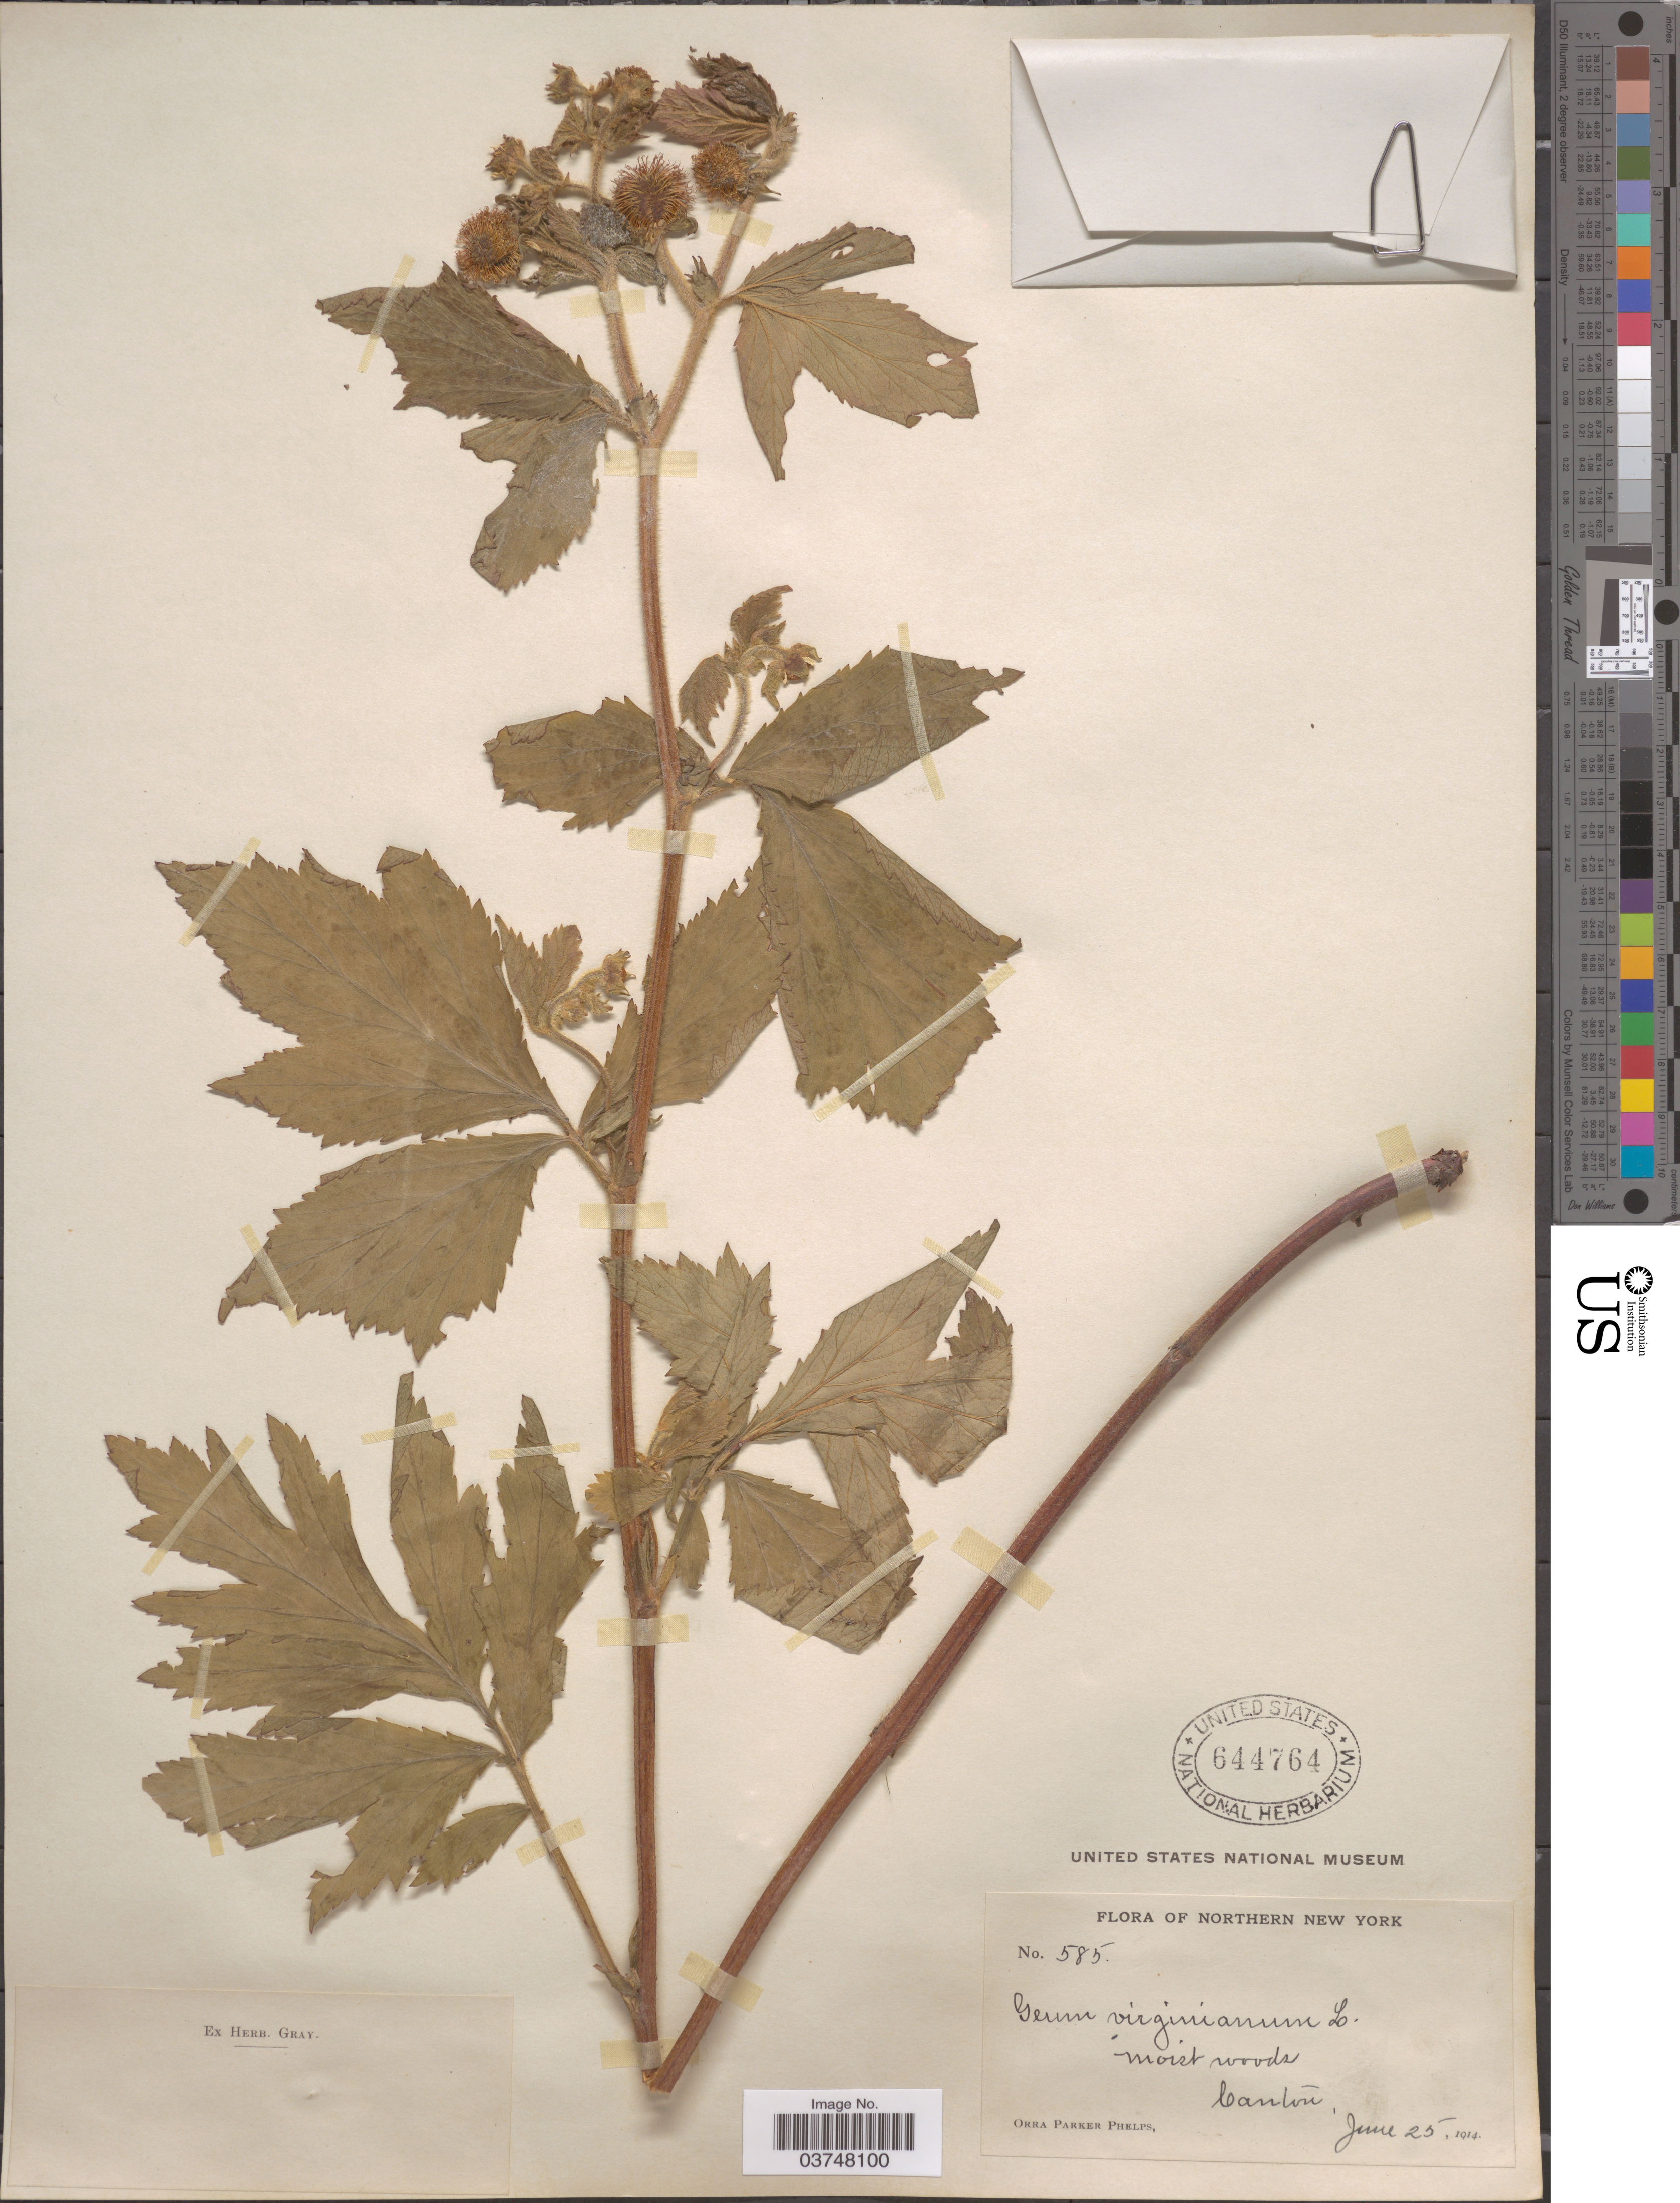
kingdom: Plantae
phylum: Tracheophyta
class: Magnoliopsida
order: Rosales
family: Rosaceae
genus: Geum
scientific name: Geum virginianum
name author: L.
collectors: O. P. Phelps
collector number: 585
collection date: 1914-06-25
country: United States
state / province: New York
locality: Northern New York. Canton.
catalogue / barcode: US 644764